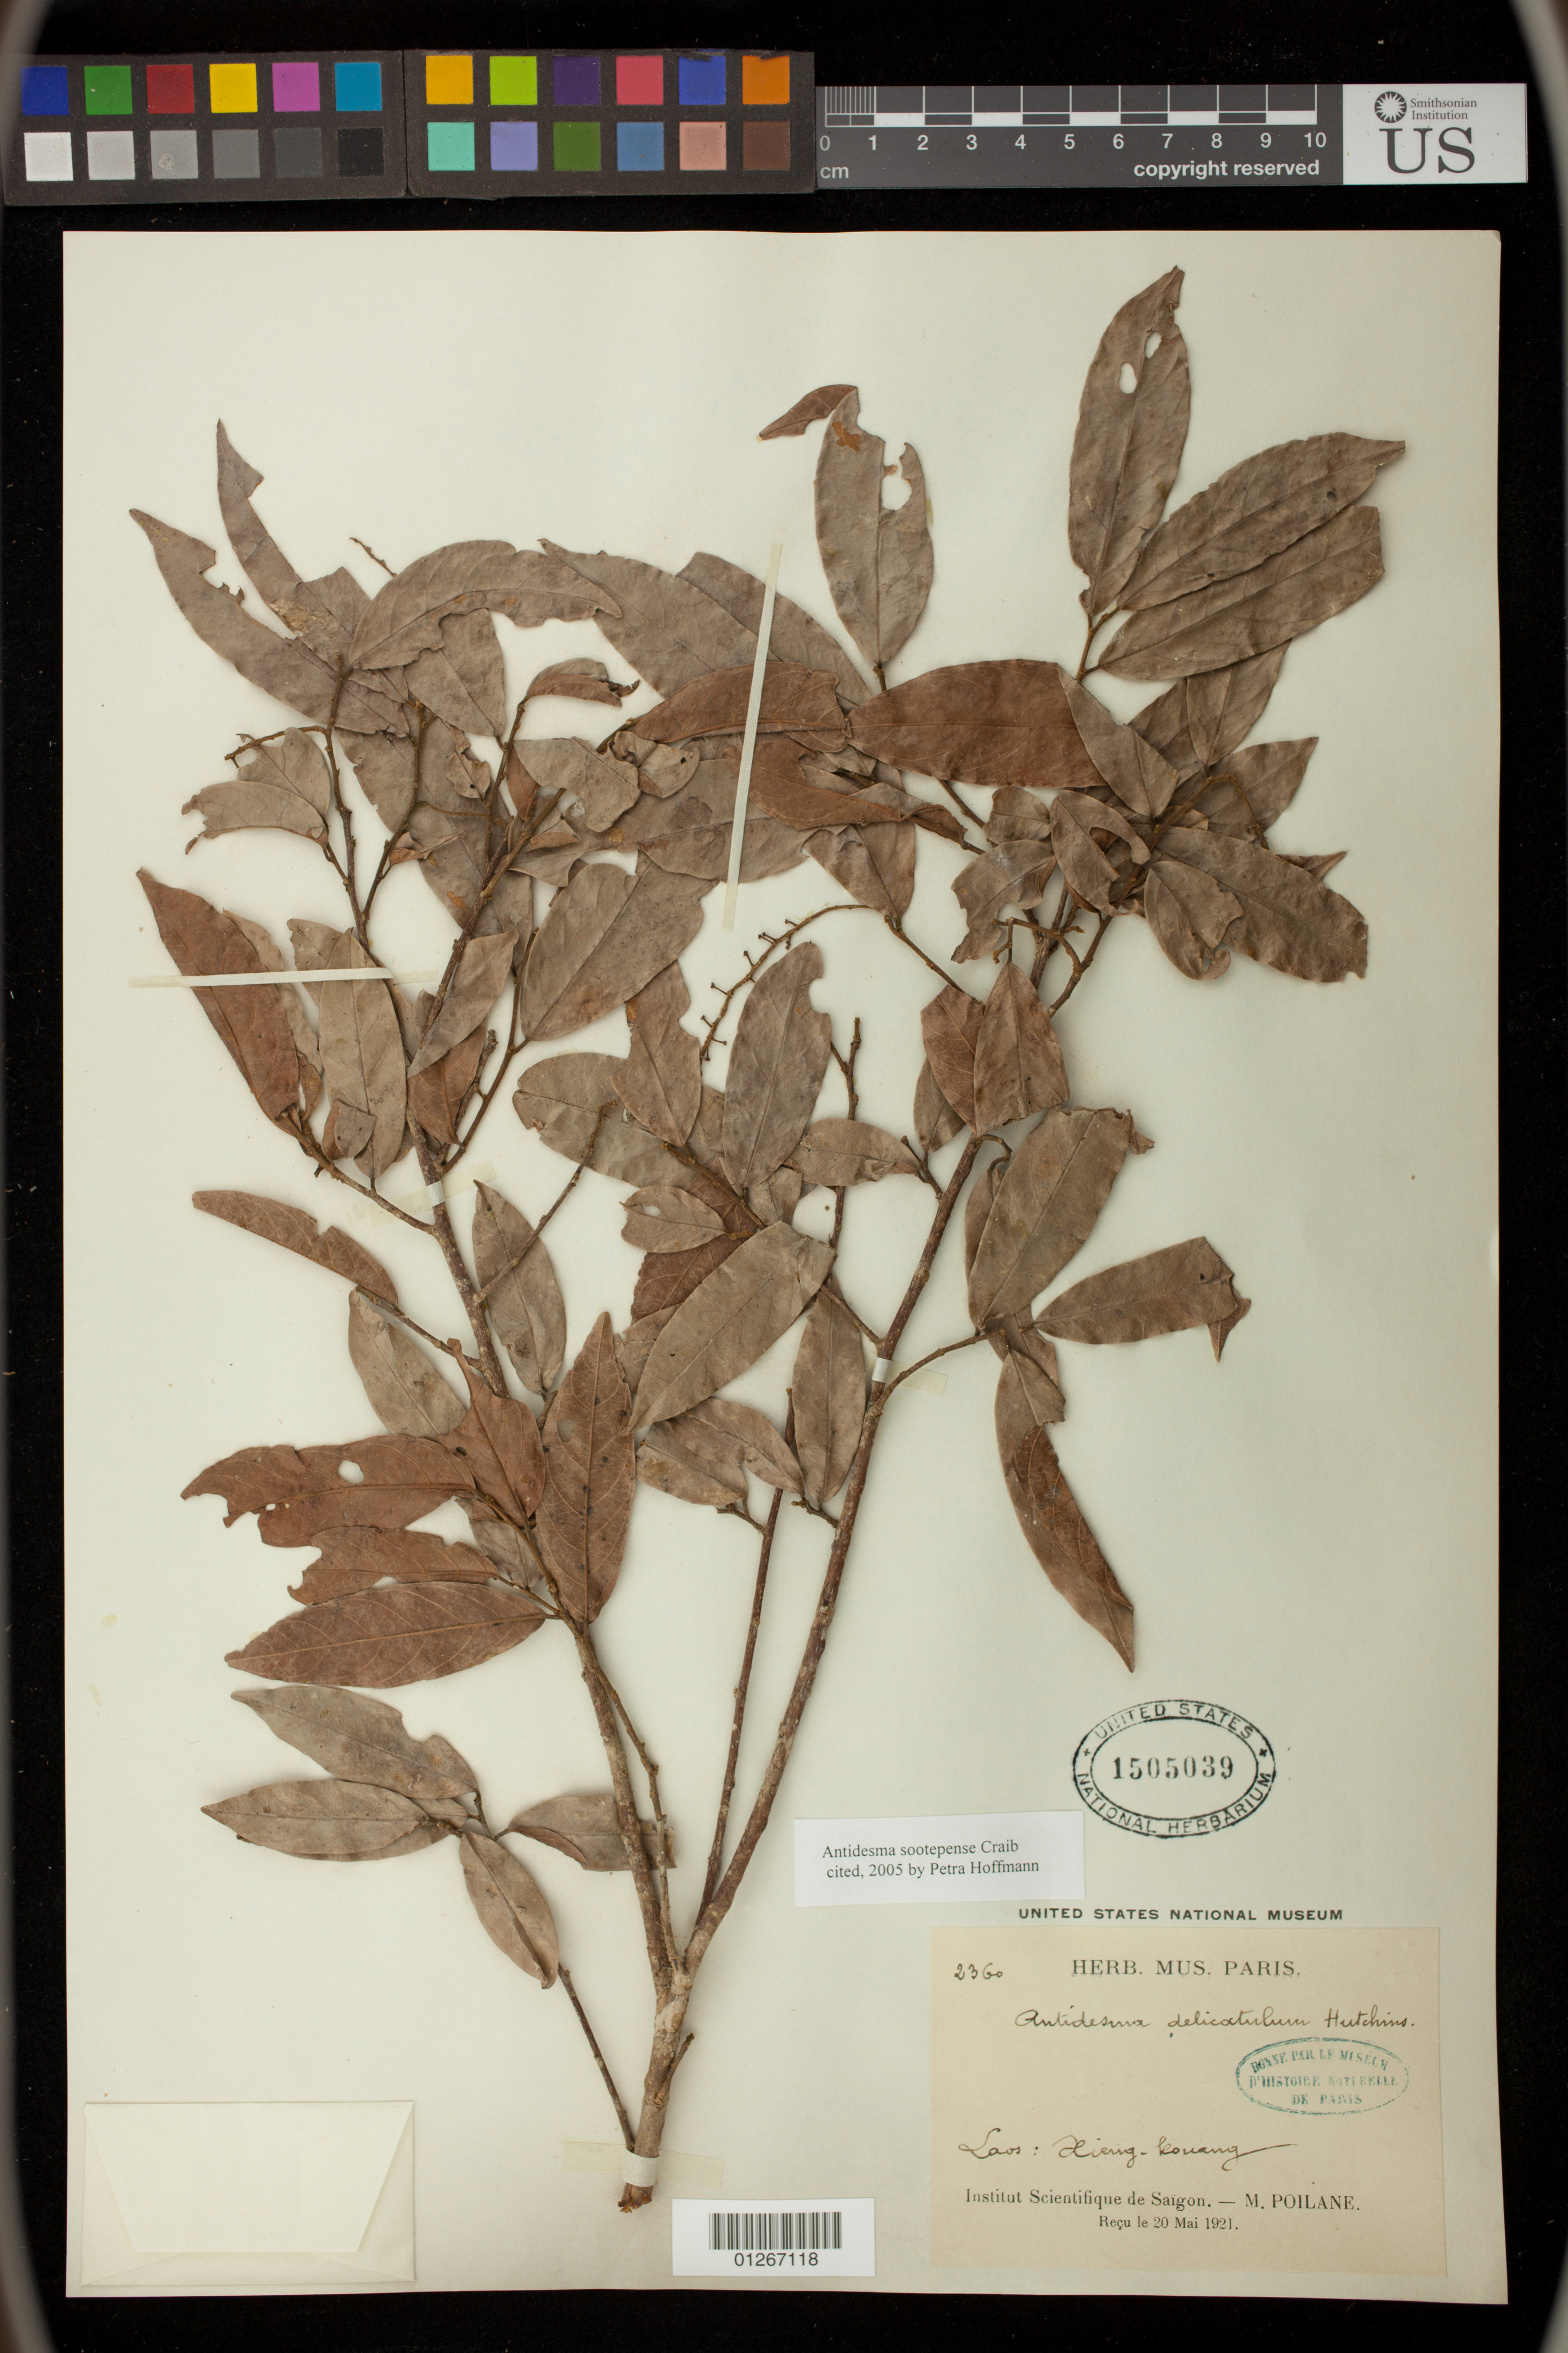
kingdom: Plantae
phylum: Tracheophyta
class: Magnoliopsida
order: Malpighiales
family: Phyllanthaceae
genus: Antidesma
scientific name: Antidesma sootepense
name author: Craib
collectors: M. Poilane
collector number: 2360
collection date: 1921-05-20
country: Laos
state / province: Louangphabang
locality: Xieng-kouang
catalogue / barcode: US 1505039